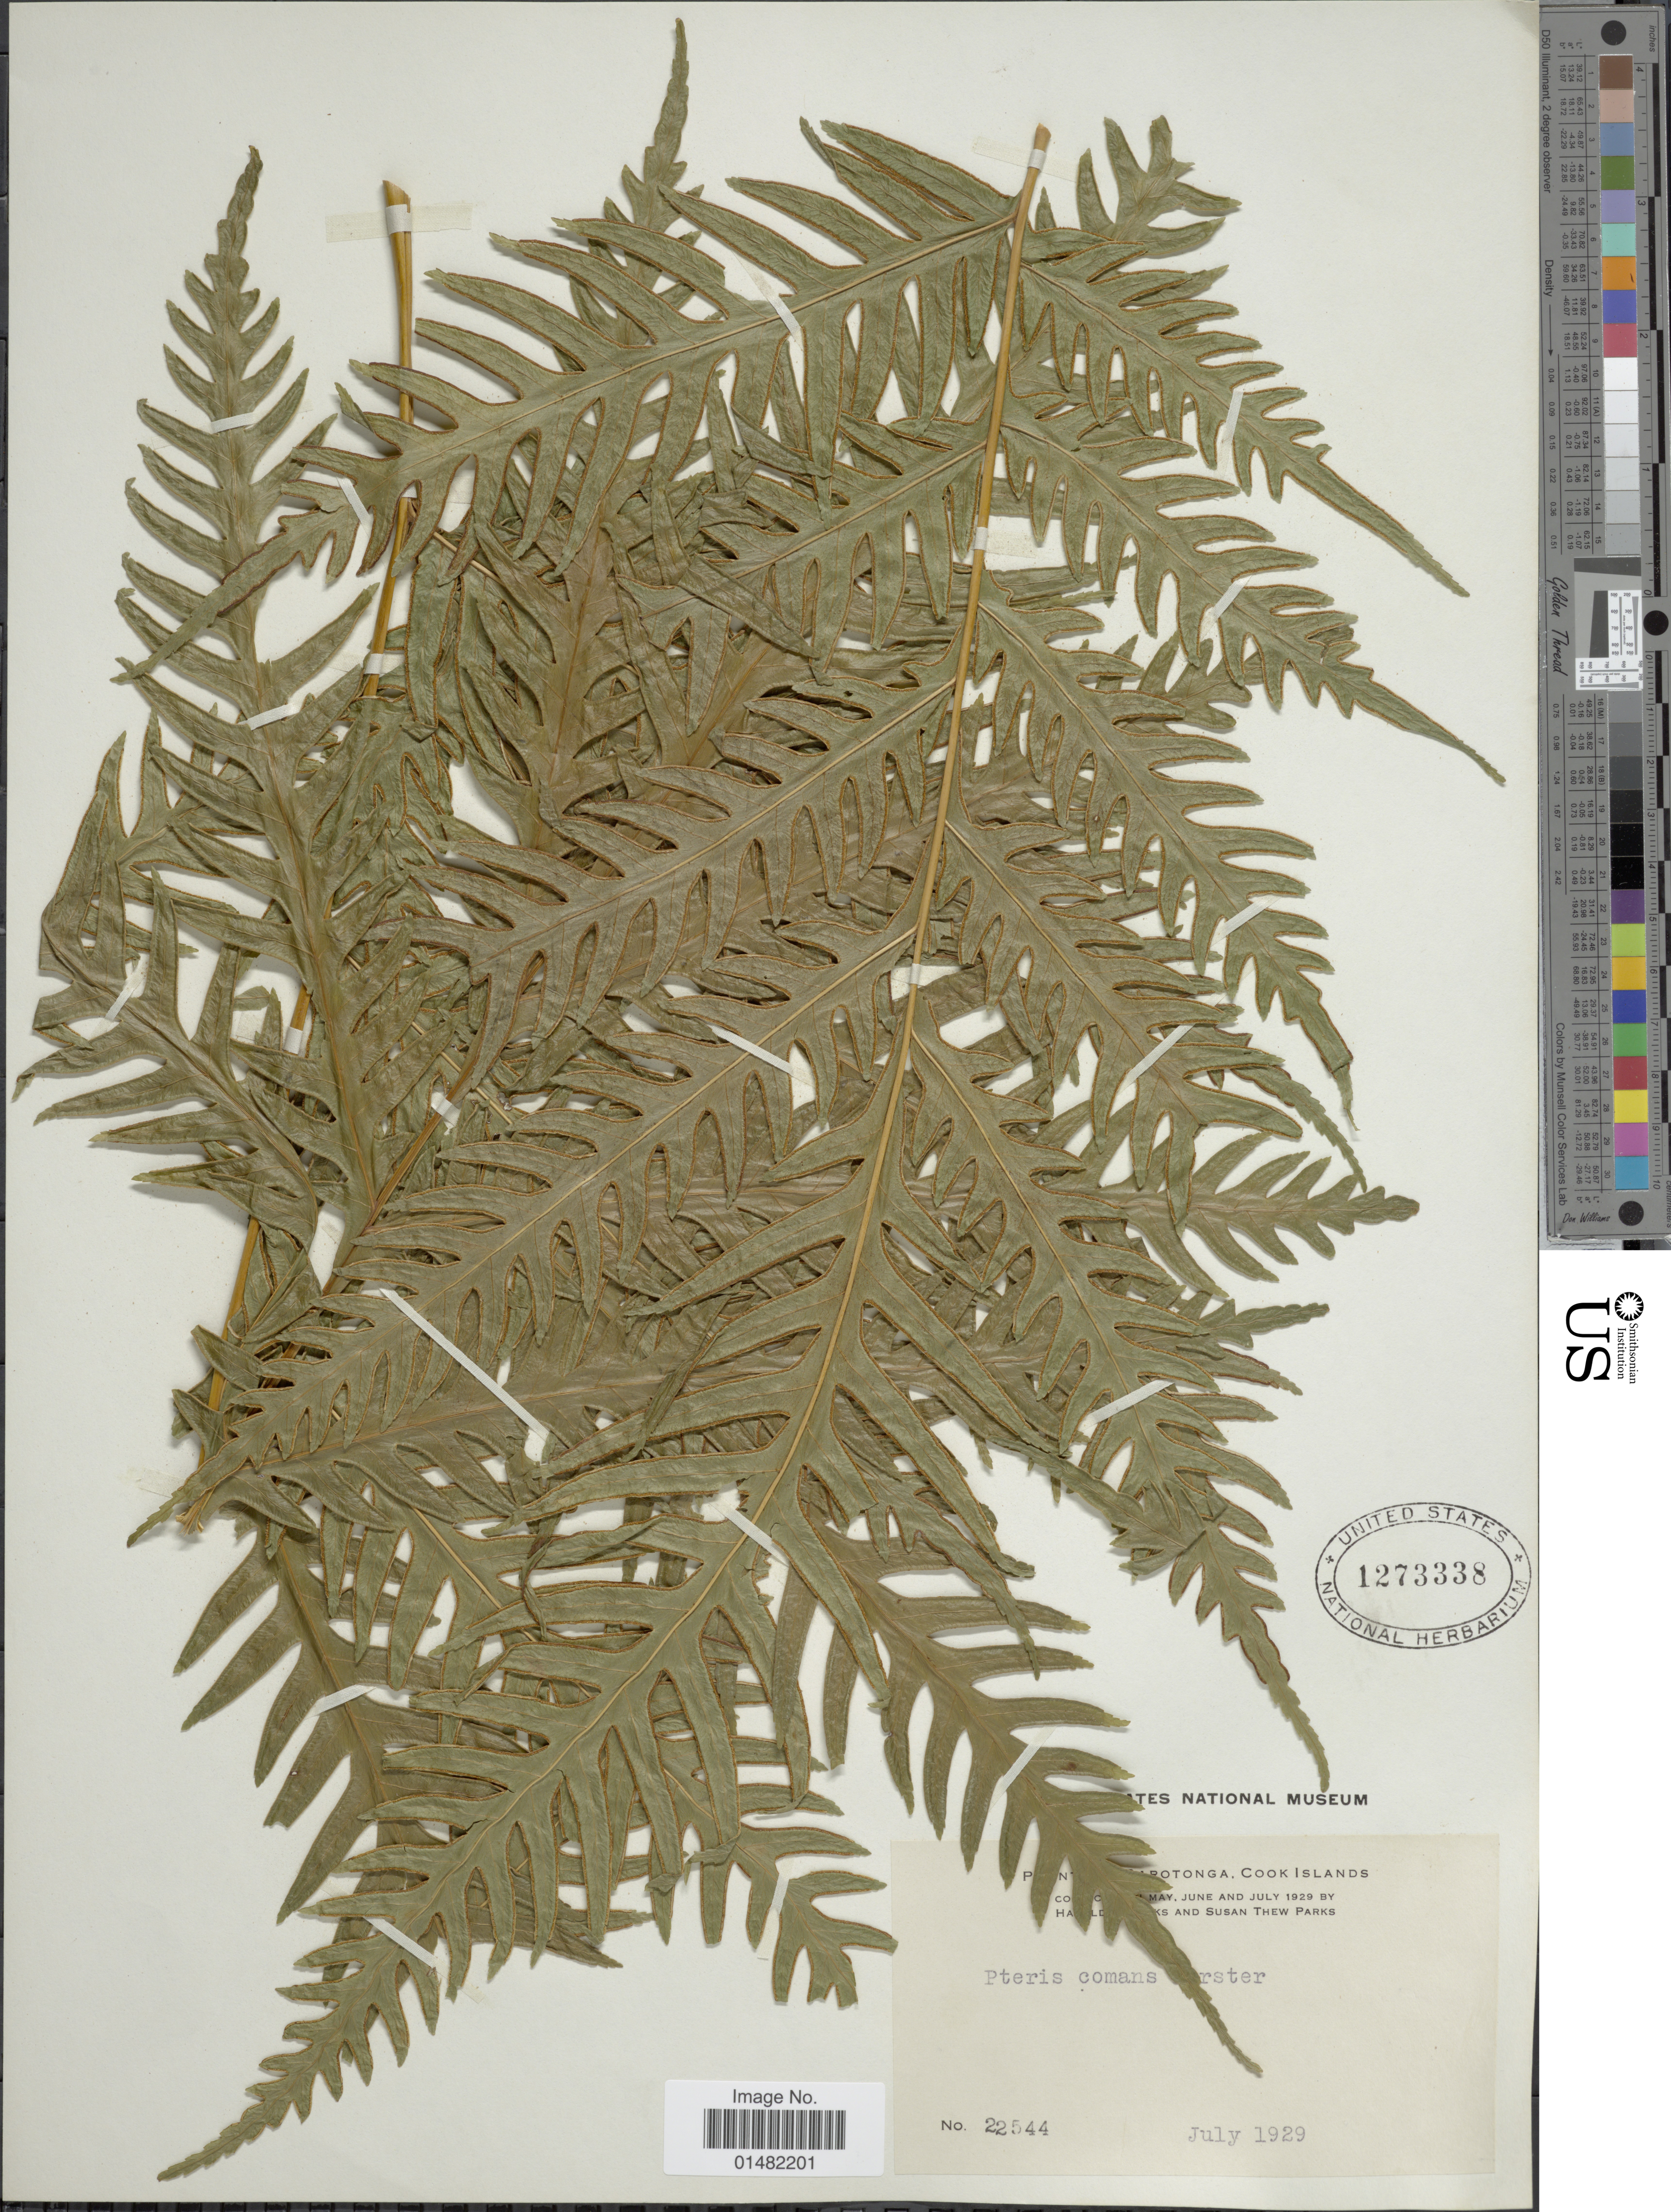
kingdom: Plantae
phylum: Tracheophyta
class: Polypodiopsida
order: Polypodiales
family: Pteridaceae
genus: Pteris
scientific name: Pteris comans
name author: G. Forst.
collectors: Collector illegible & S. Parks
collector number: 22544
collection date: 1929-07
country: Cook Islands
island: Rarotonga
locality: Rarotonga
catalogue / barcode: US 1273338